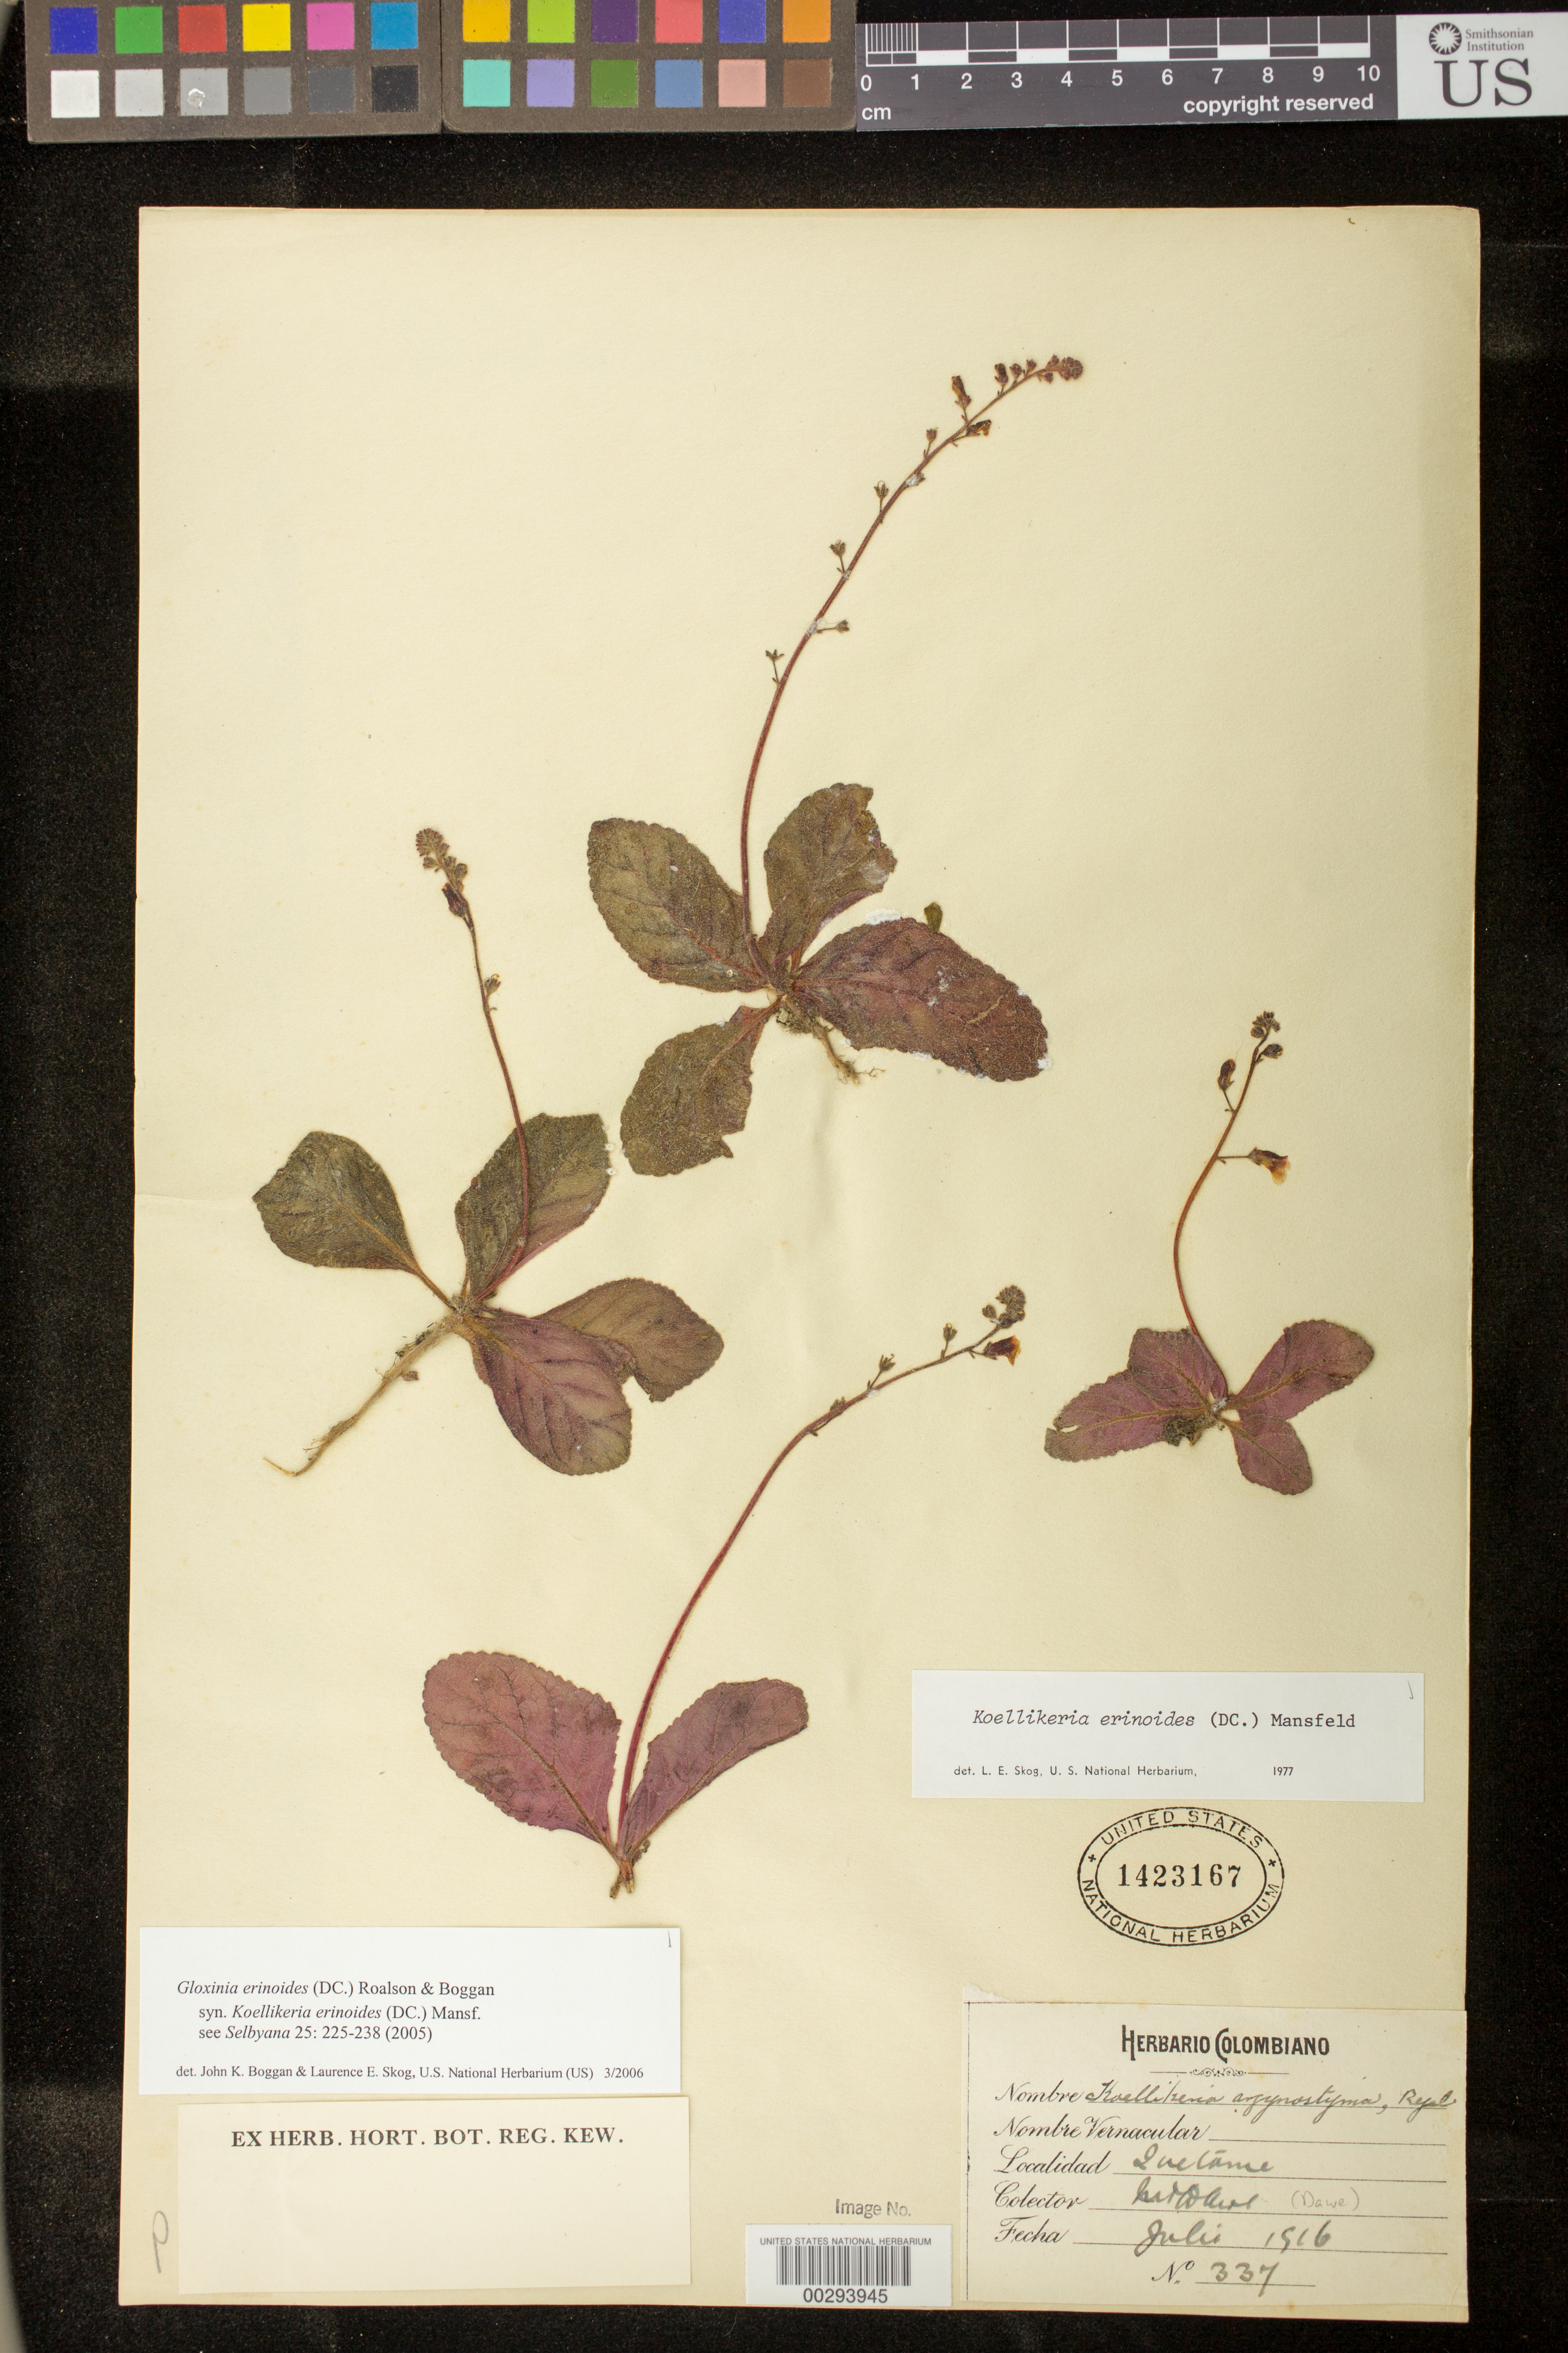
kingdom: Plantae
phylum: Tracheophyta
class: Magnoliopsida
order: Lamiales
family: Gesneriaceae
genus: Gloxinia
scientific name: Gloxinia erinoides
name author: (DC.) Roalson & Boggan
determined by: Boggan, J. K.; Skog, L. E.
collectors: M. T. Dawe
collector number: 337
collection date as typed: Jul 1916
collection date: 1916-07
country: Colombia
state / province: Cundinamarca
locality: Quetame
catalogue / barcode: US 1423167